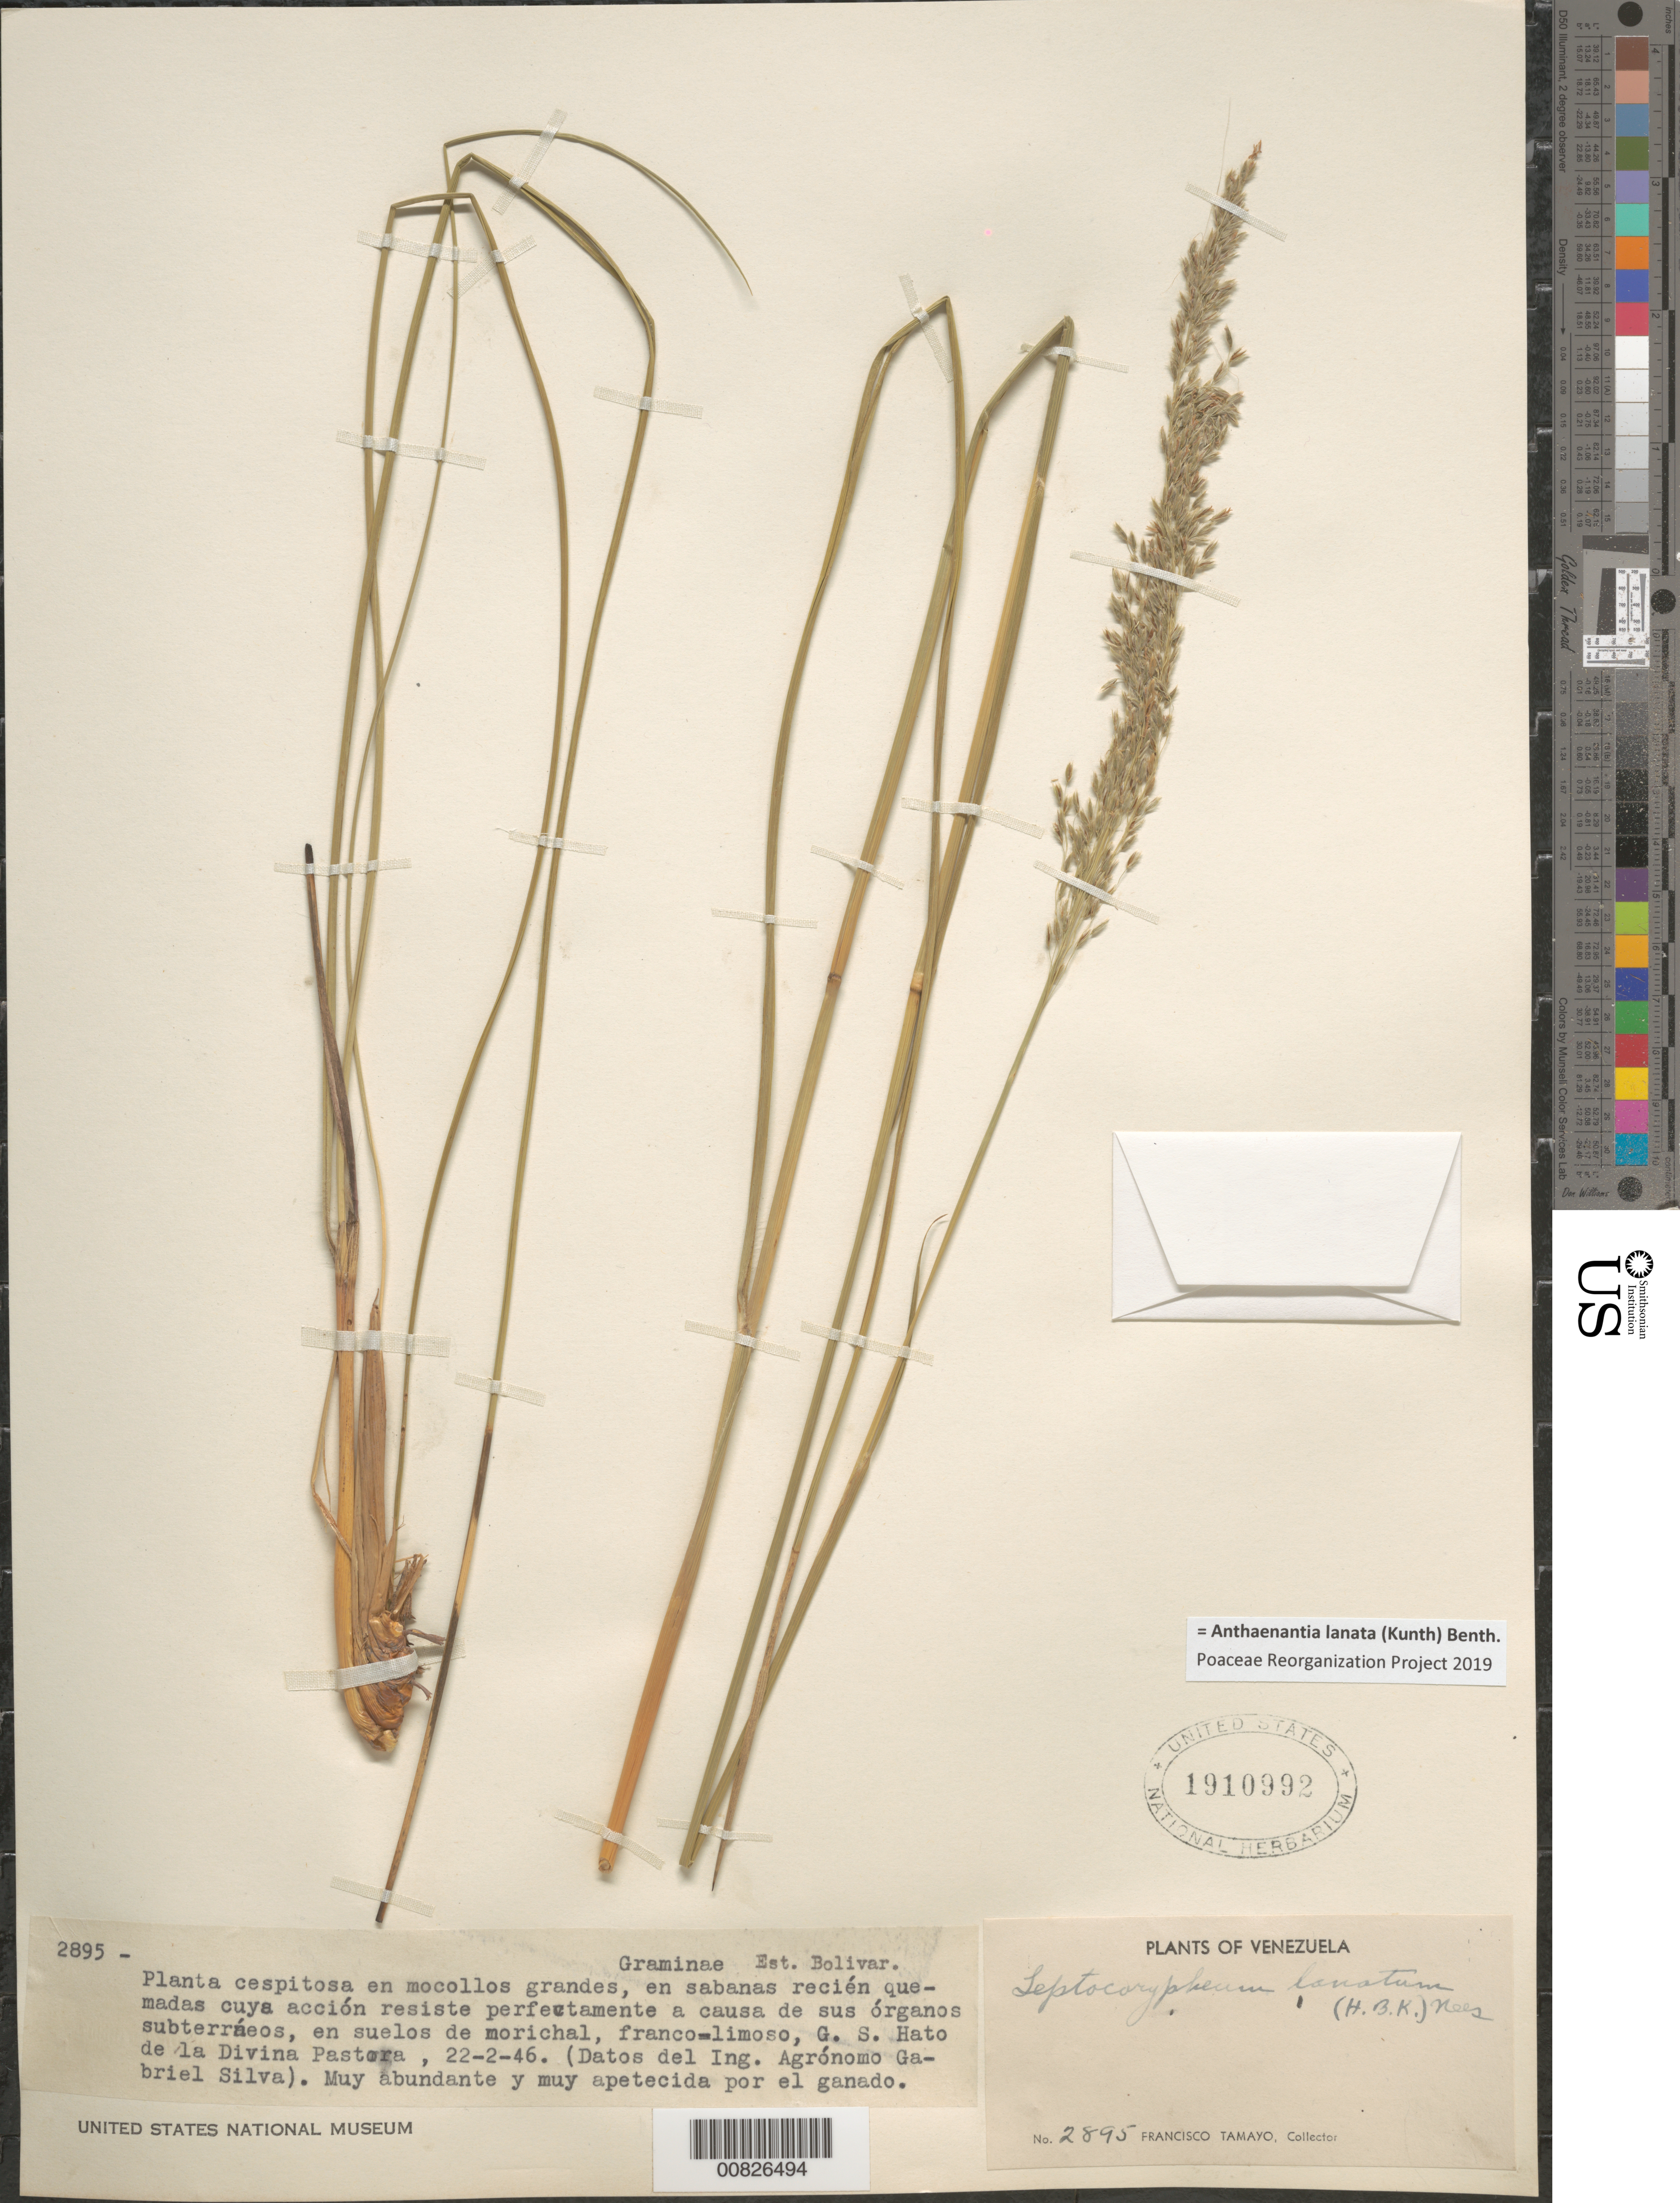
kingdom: Plantae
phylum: Tracheophyta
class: Liliopsida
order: Poales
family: Poaceae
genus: Leptocoryphium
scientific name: Leptocoryphium lanatum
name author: (Kunth) Nees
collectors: F. Tamayo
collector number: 2895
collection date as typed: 22-Feb-46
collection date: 1946-02-22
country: Venezuela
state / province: Bolívar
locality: Gran Sabana, Hato Divina Pastora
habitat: Sabanas recien quemadas cuya accion resiste perfectamenta a causa de sus organos subterrenos, en suelos de morichal, franco-limoso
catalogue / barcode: US 1910992